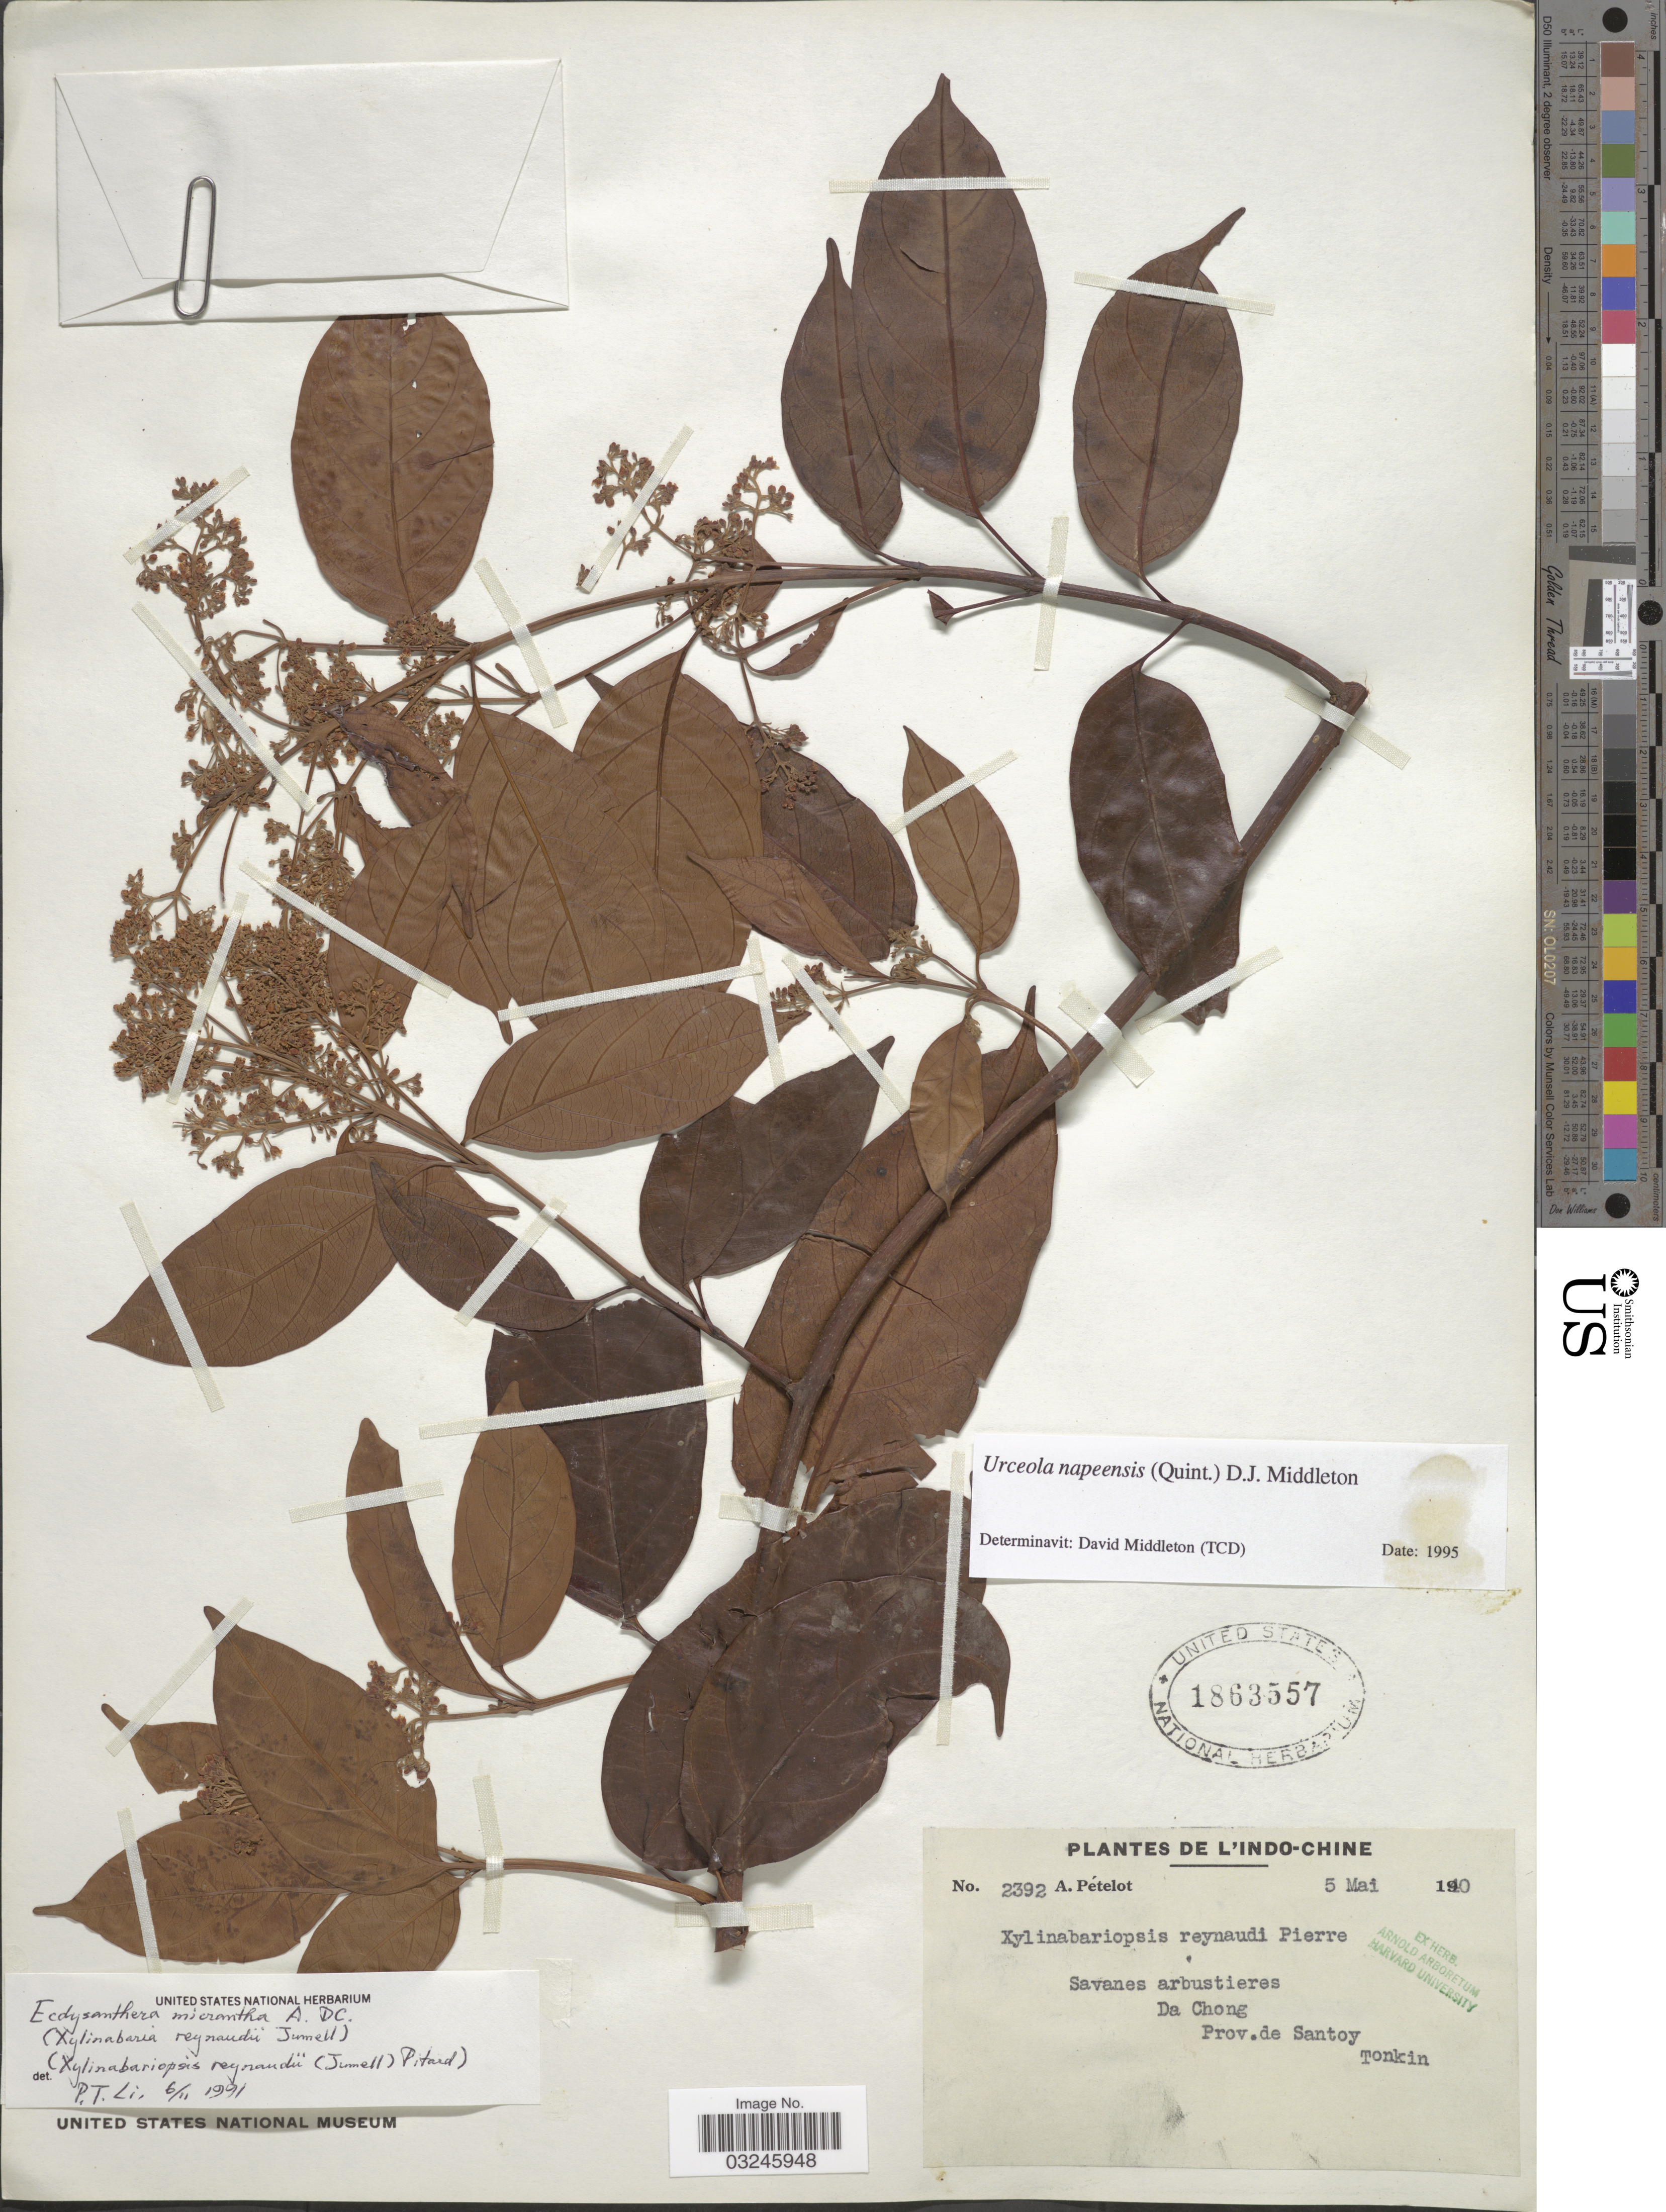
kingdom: Plantae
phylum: Tracheophyta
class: Magnoliopsida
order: Gentianales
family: Apocynaceae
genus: Urceola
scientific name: Urceola napeensis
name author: (Quintaret) D.J. Middleton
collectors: A. Petelot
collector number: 2392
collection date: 1940-05-05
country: Vietnam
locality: De L'Indo-Chine, Da Chong, Prov. de Santoy, Tonkin.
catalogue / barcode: US 1863557